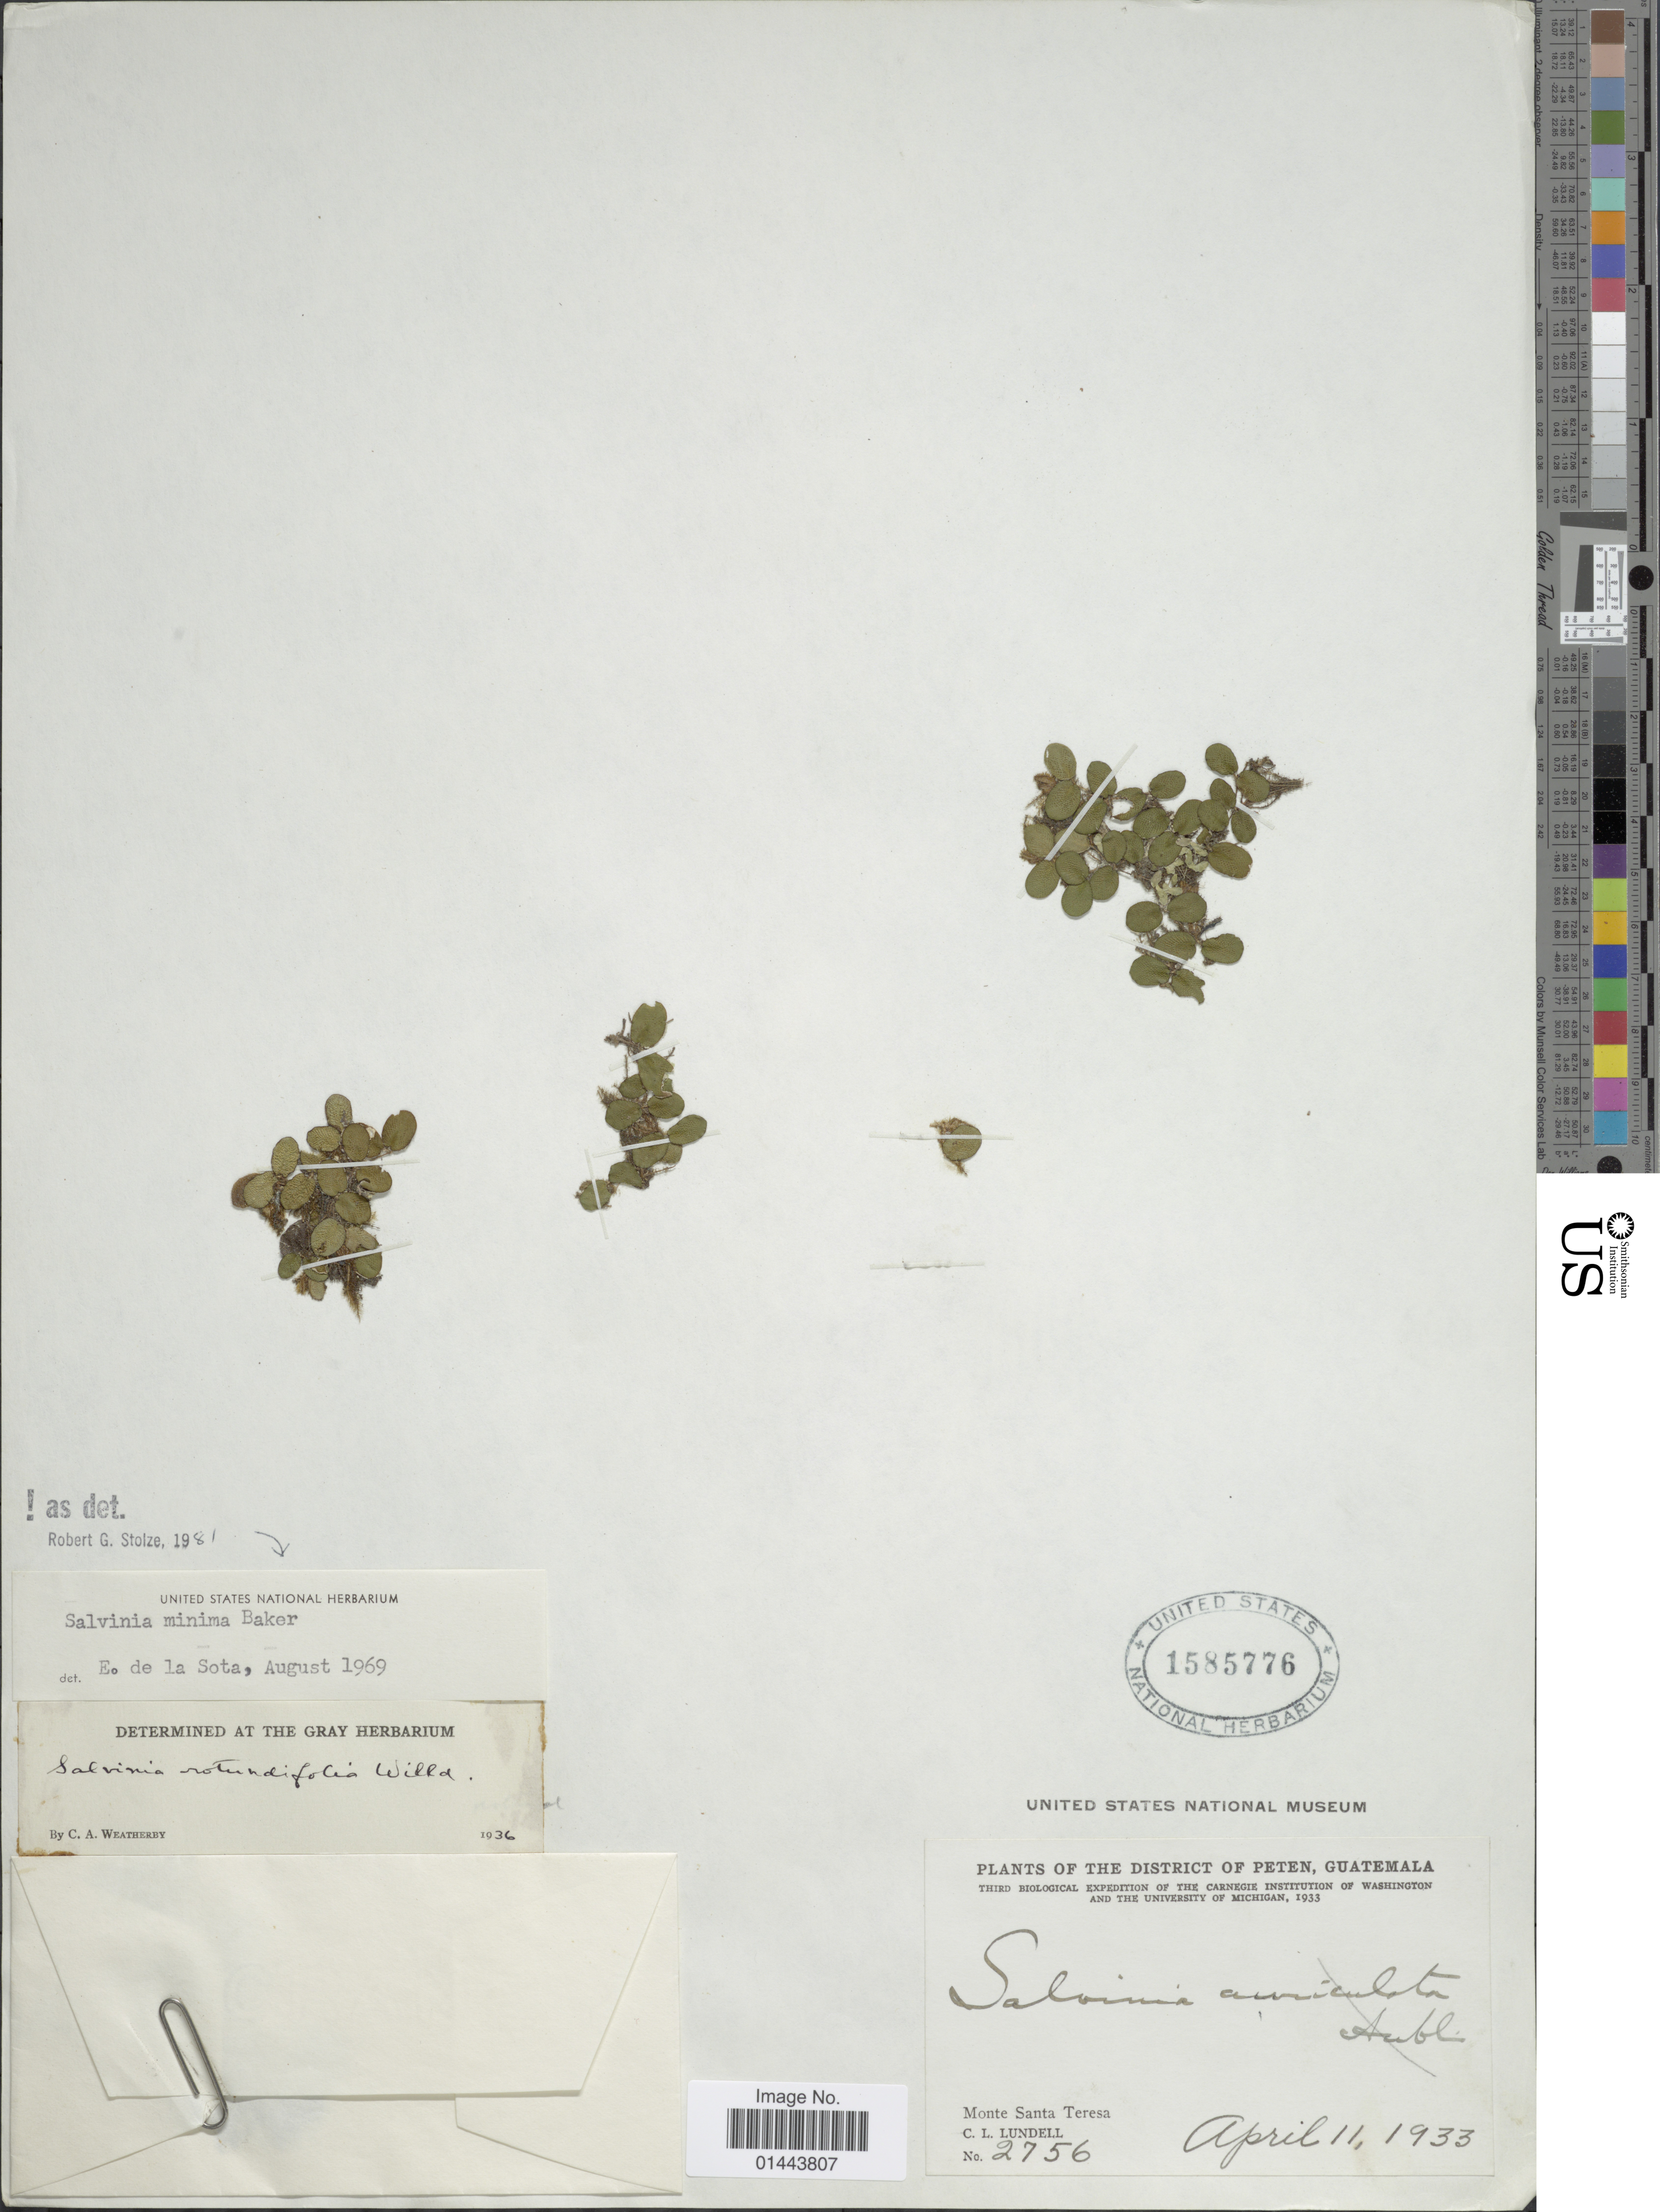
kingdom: Plantae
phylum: Tracheophyta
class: Polypodiopsida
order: Salviniales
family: Salviniaceae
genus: Salvinia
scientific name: Salvinia minima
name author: Baker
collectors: C. L. Lundell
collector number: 2756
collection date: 1933-04-11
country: Guatemala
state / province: El Petén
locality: District of Peten, Monte Santa Teresa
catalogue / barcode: US 1585776